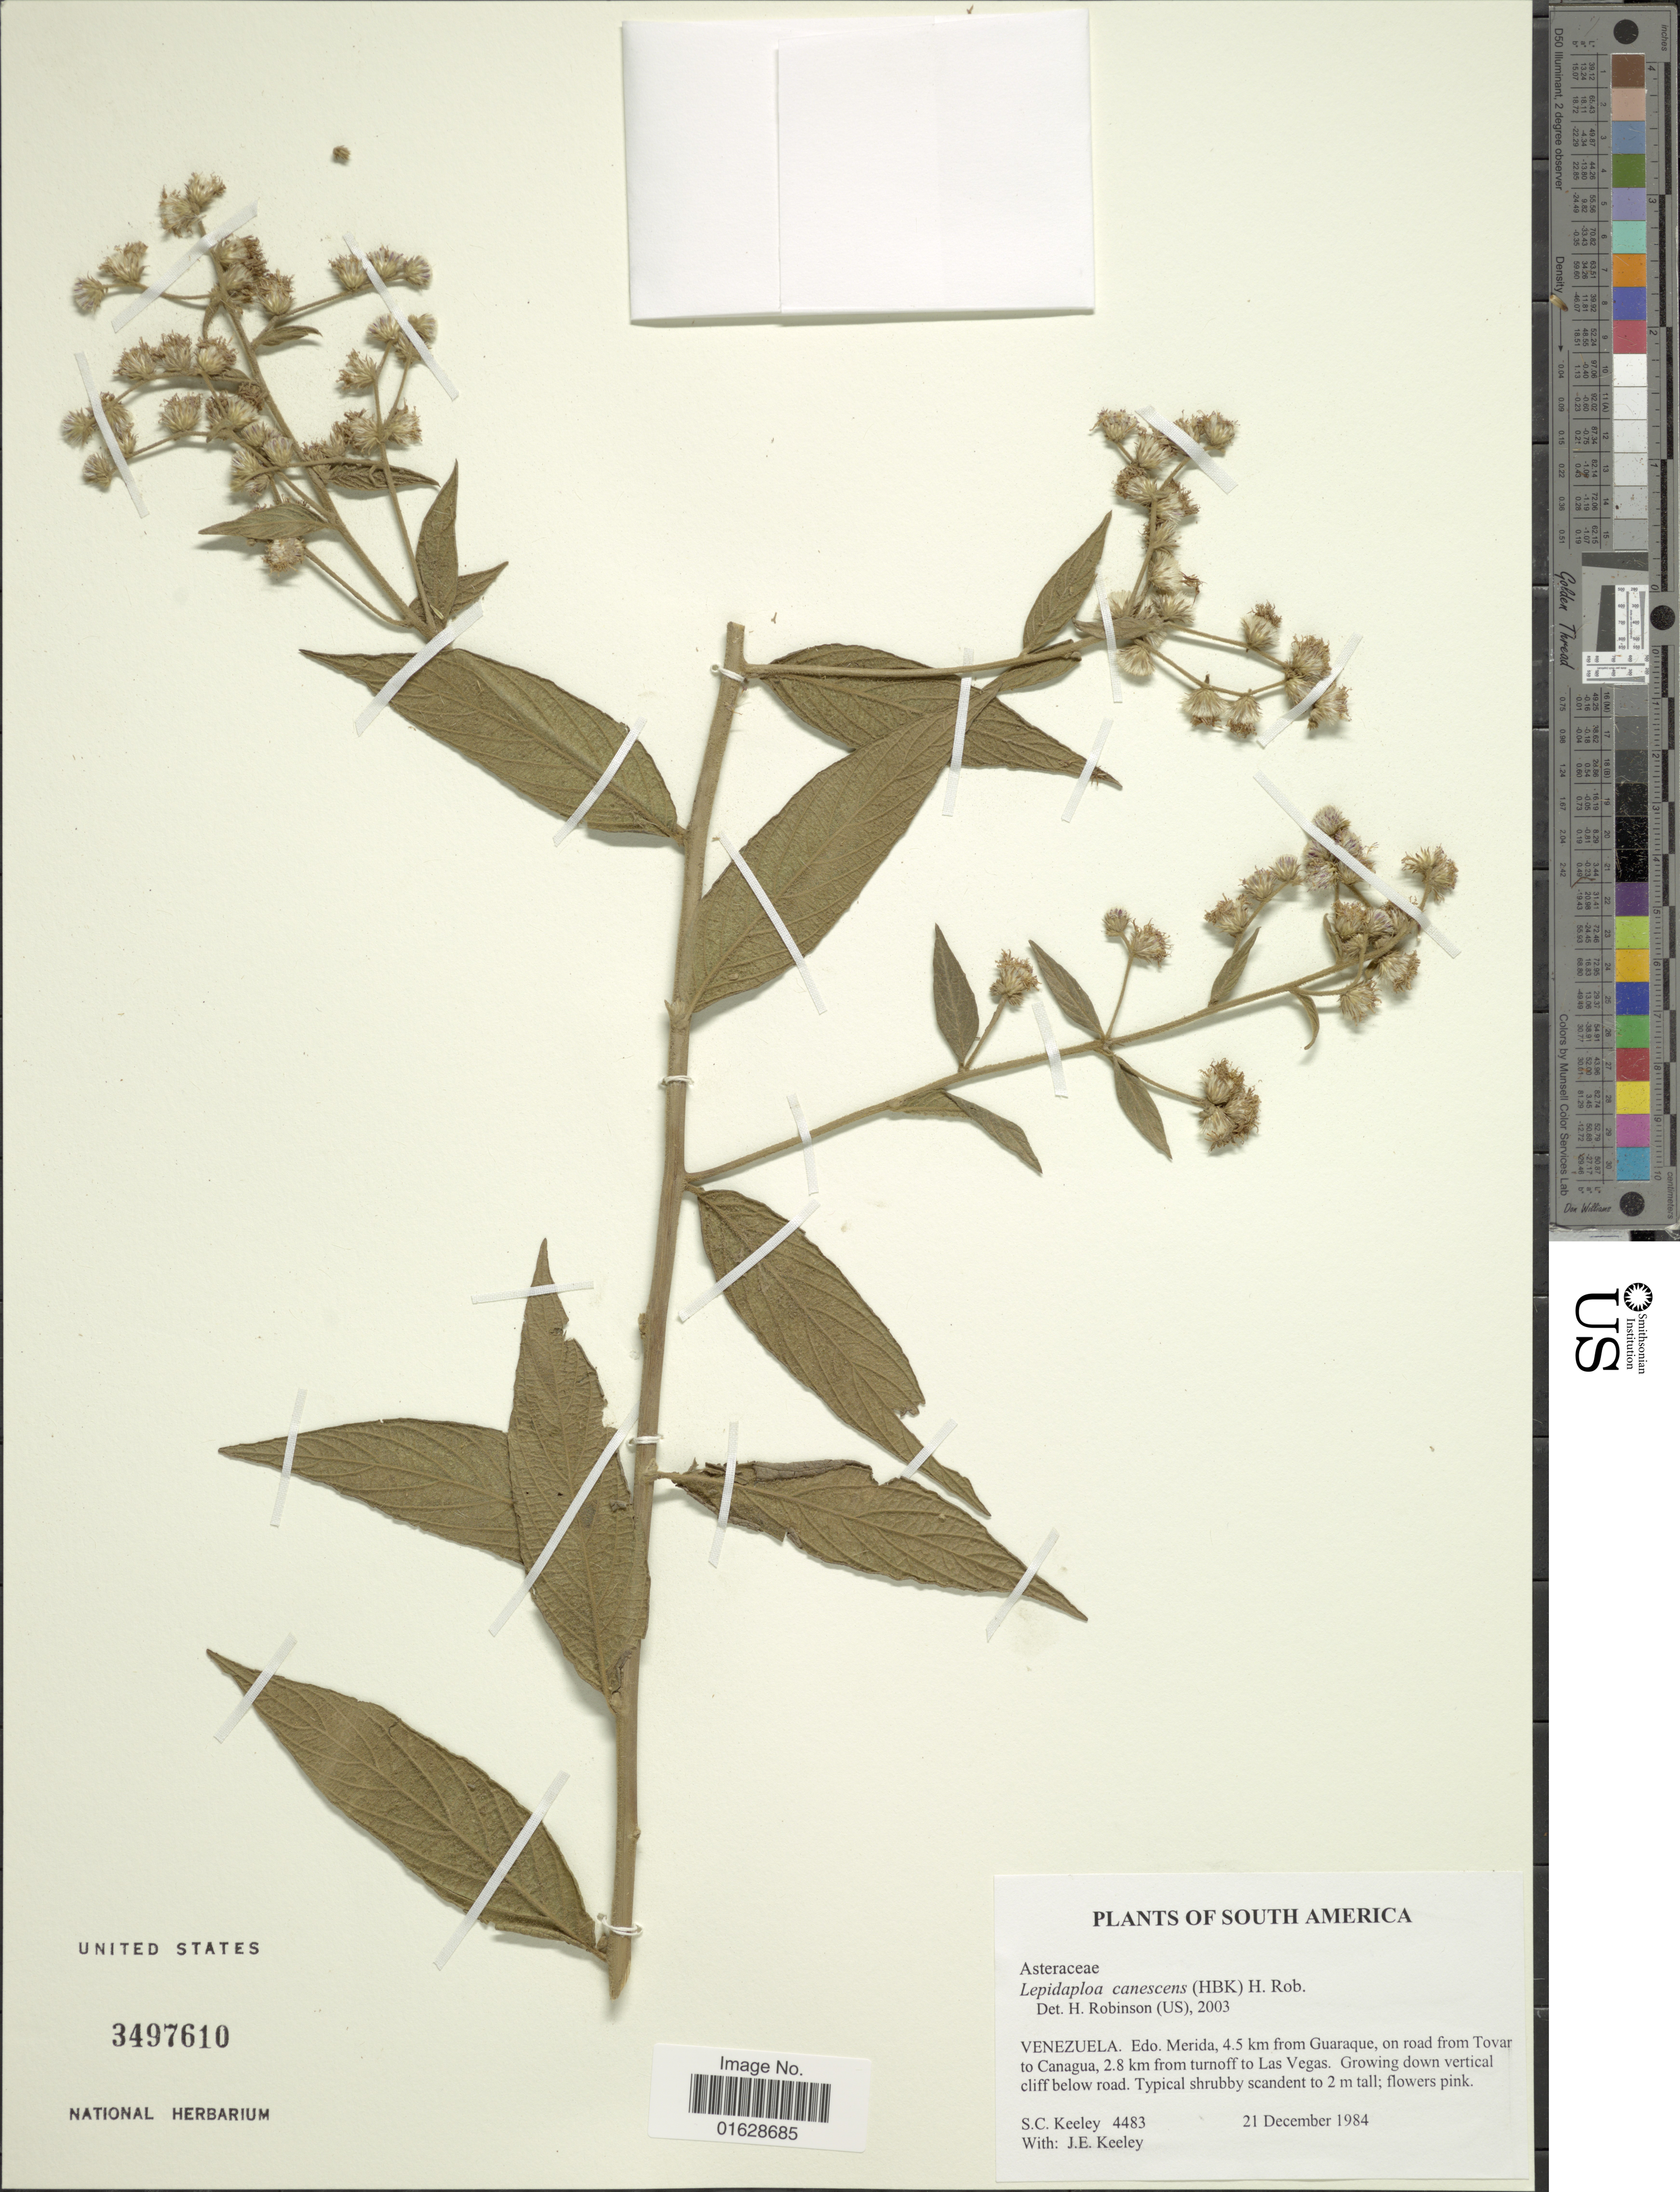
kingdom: Plantae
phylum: Tracheophyta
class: Magnoliopsida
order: Asterales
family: Asteraceae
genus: Lepidaploa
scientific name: Lepidaploa canescens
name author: (Kunth) H. Rob.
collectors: S. C. Keeley & J. E. Keeley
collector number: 4483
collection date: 1984-12-21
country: Venezuela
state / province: Mérida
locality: South America. Venezuela. Edo. Merida, 4.5 km from Guaraque, on road from Tovar to Canagua, 2.8 km from turnoff to Las Vegas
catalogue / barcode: US 3497610